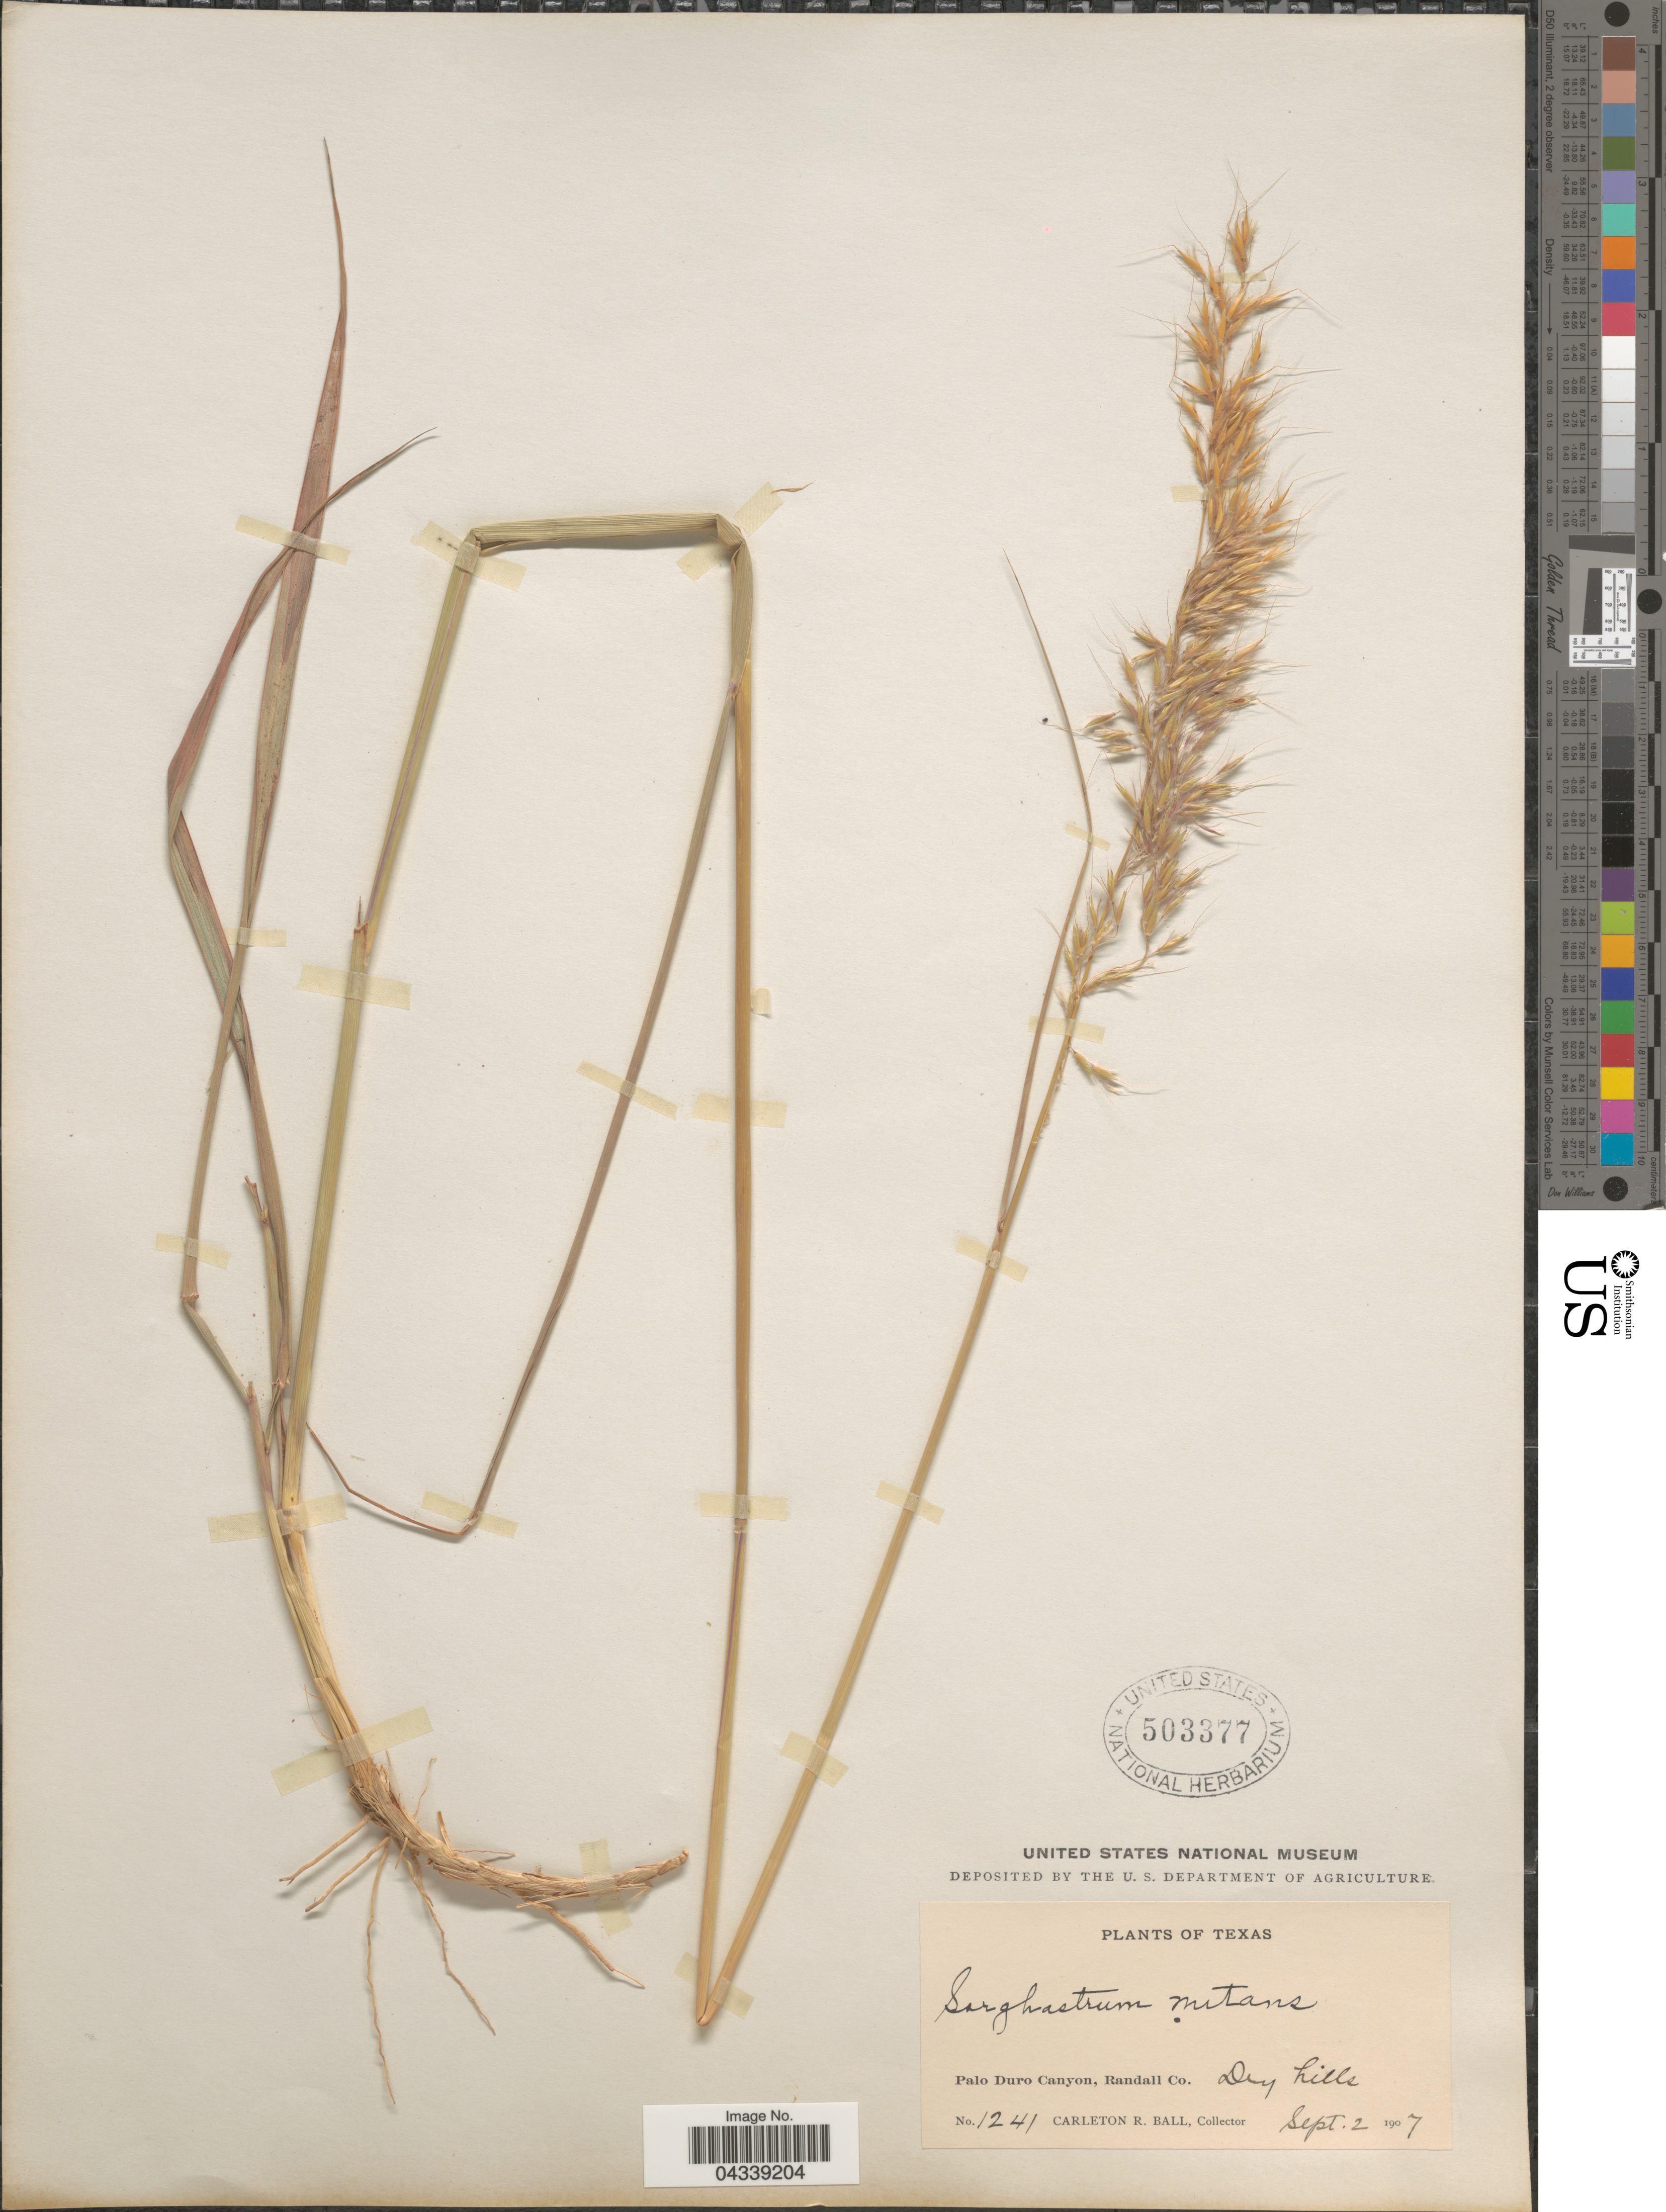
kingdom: Plantae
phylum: Tracheophyta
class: Liliopsida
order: Poales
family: Poaceae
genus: Sorghastrum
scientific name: Sorghastrum nutans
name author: (L.) Nash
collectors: C. R. Ball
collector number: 1241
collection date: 1907-09-02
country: United States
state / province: Texas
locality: Palo Duro canyon, Randall Co.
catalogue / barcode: US 503377